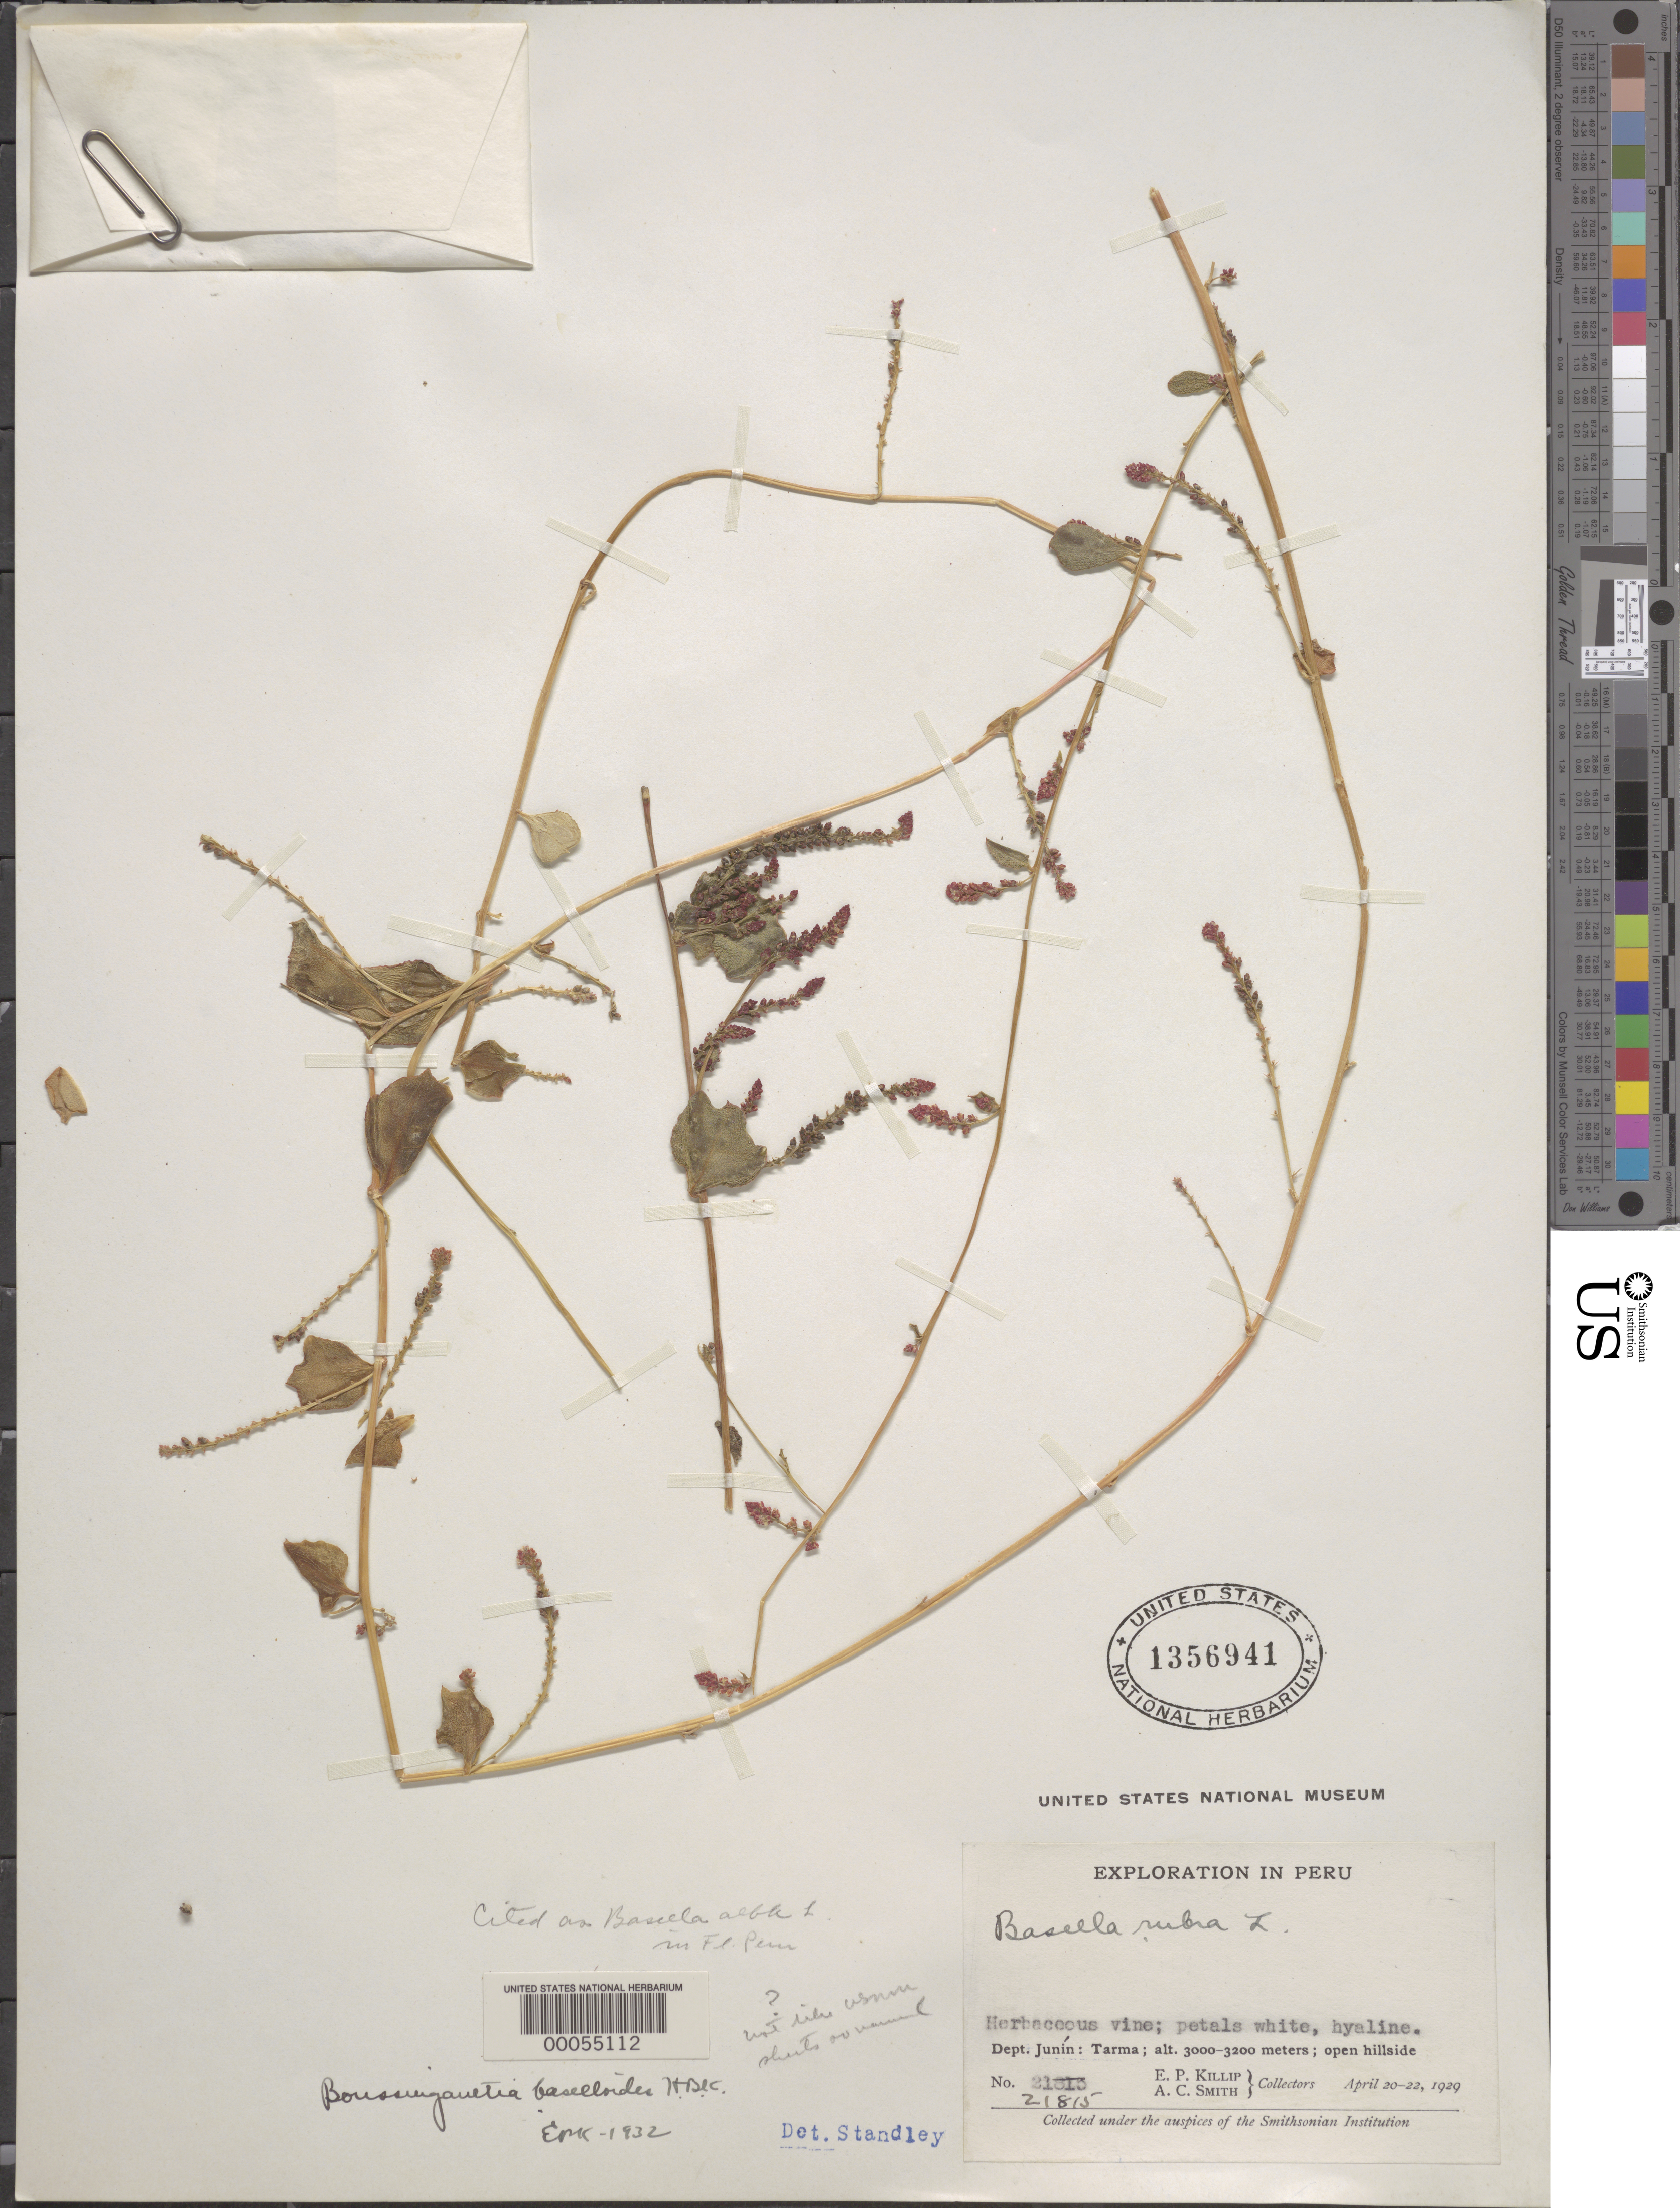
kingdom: Plantae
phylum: Tracheophyta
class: Magnoliopsida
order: Caryophyllales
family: Basellaceae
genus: Basella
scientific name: Basella alba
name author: L.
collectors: E. P. Killip & A. C. Smith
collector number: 21815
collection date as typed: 20 Apr 1929 to 22 Apr 1929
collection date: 1929-04-20/1929-04-22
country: Peru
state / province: Junín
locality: Tarma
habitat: Open hillside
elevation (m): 3000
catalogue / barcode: US 1356941